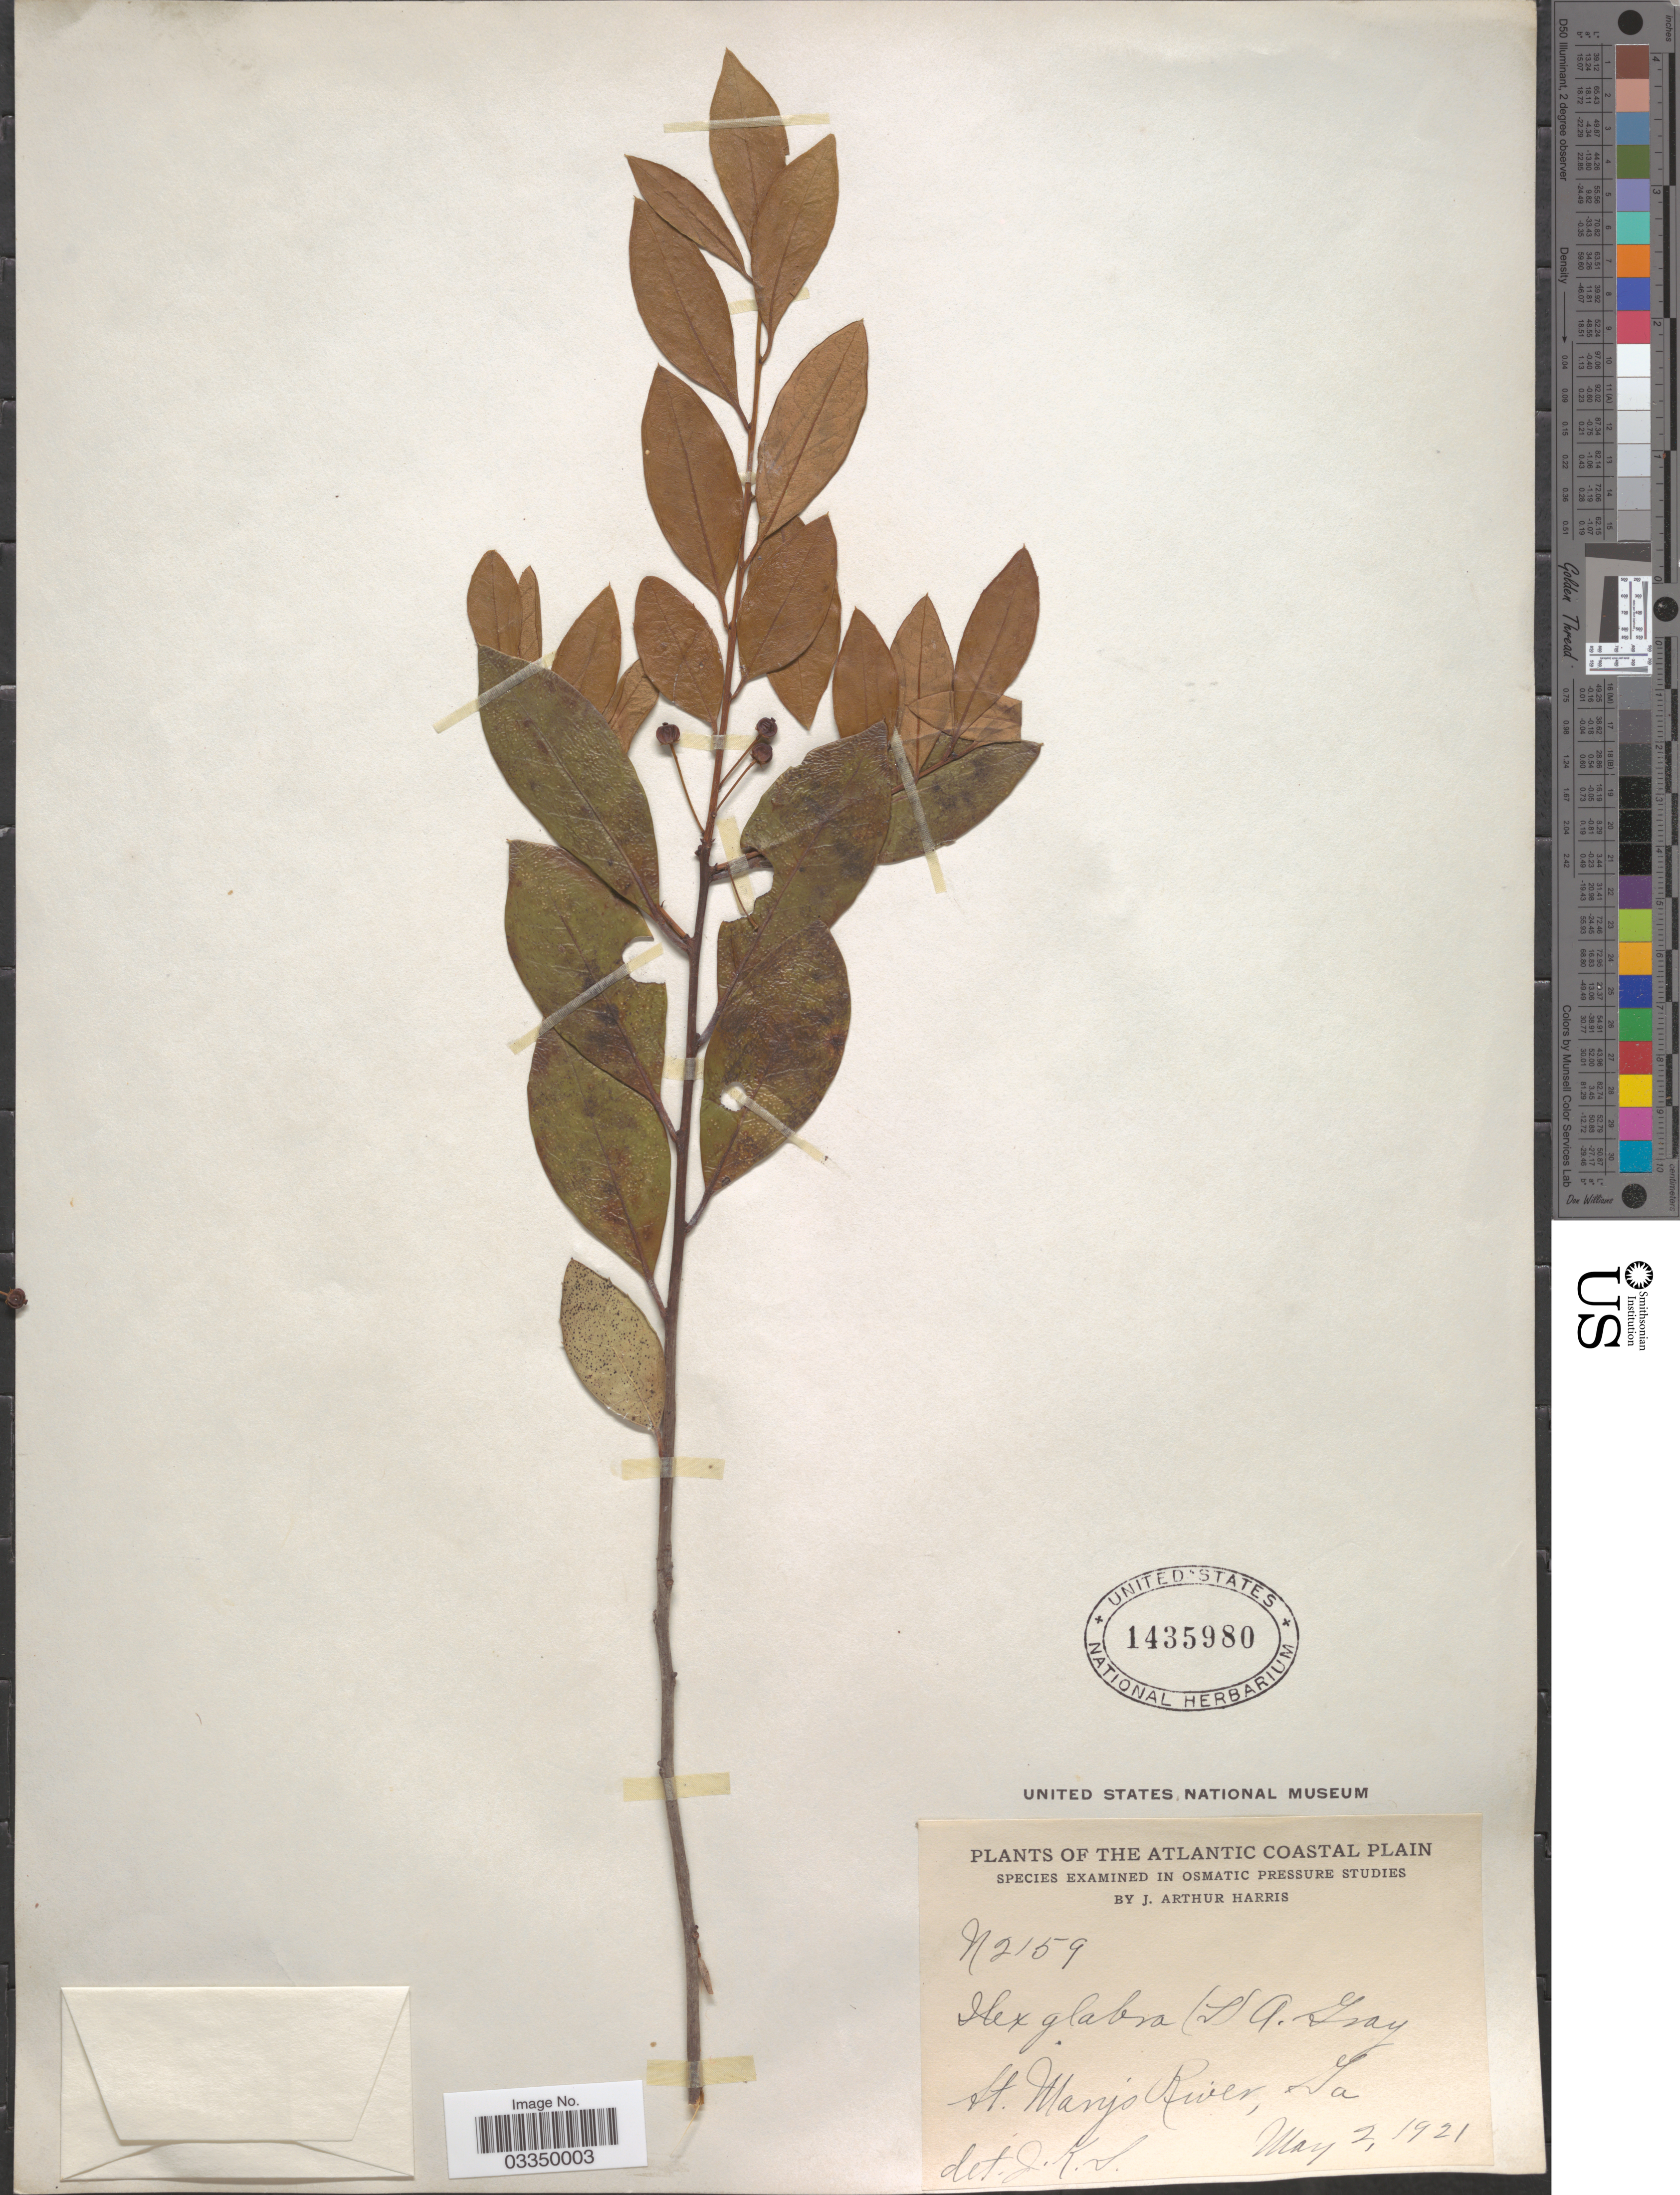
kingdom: Plantae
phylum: Tracheophyta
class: Magnoliopsida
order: Aquifoliales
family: Aquifoliaceae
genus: Ilex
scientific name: Ilex glabra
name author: (L.) A. Gray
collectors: J. A. Harris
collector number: N2159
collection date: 1921-05-02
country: United States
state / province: Georgia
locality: St. Manjo River.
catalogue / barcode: US 1435980